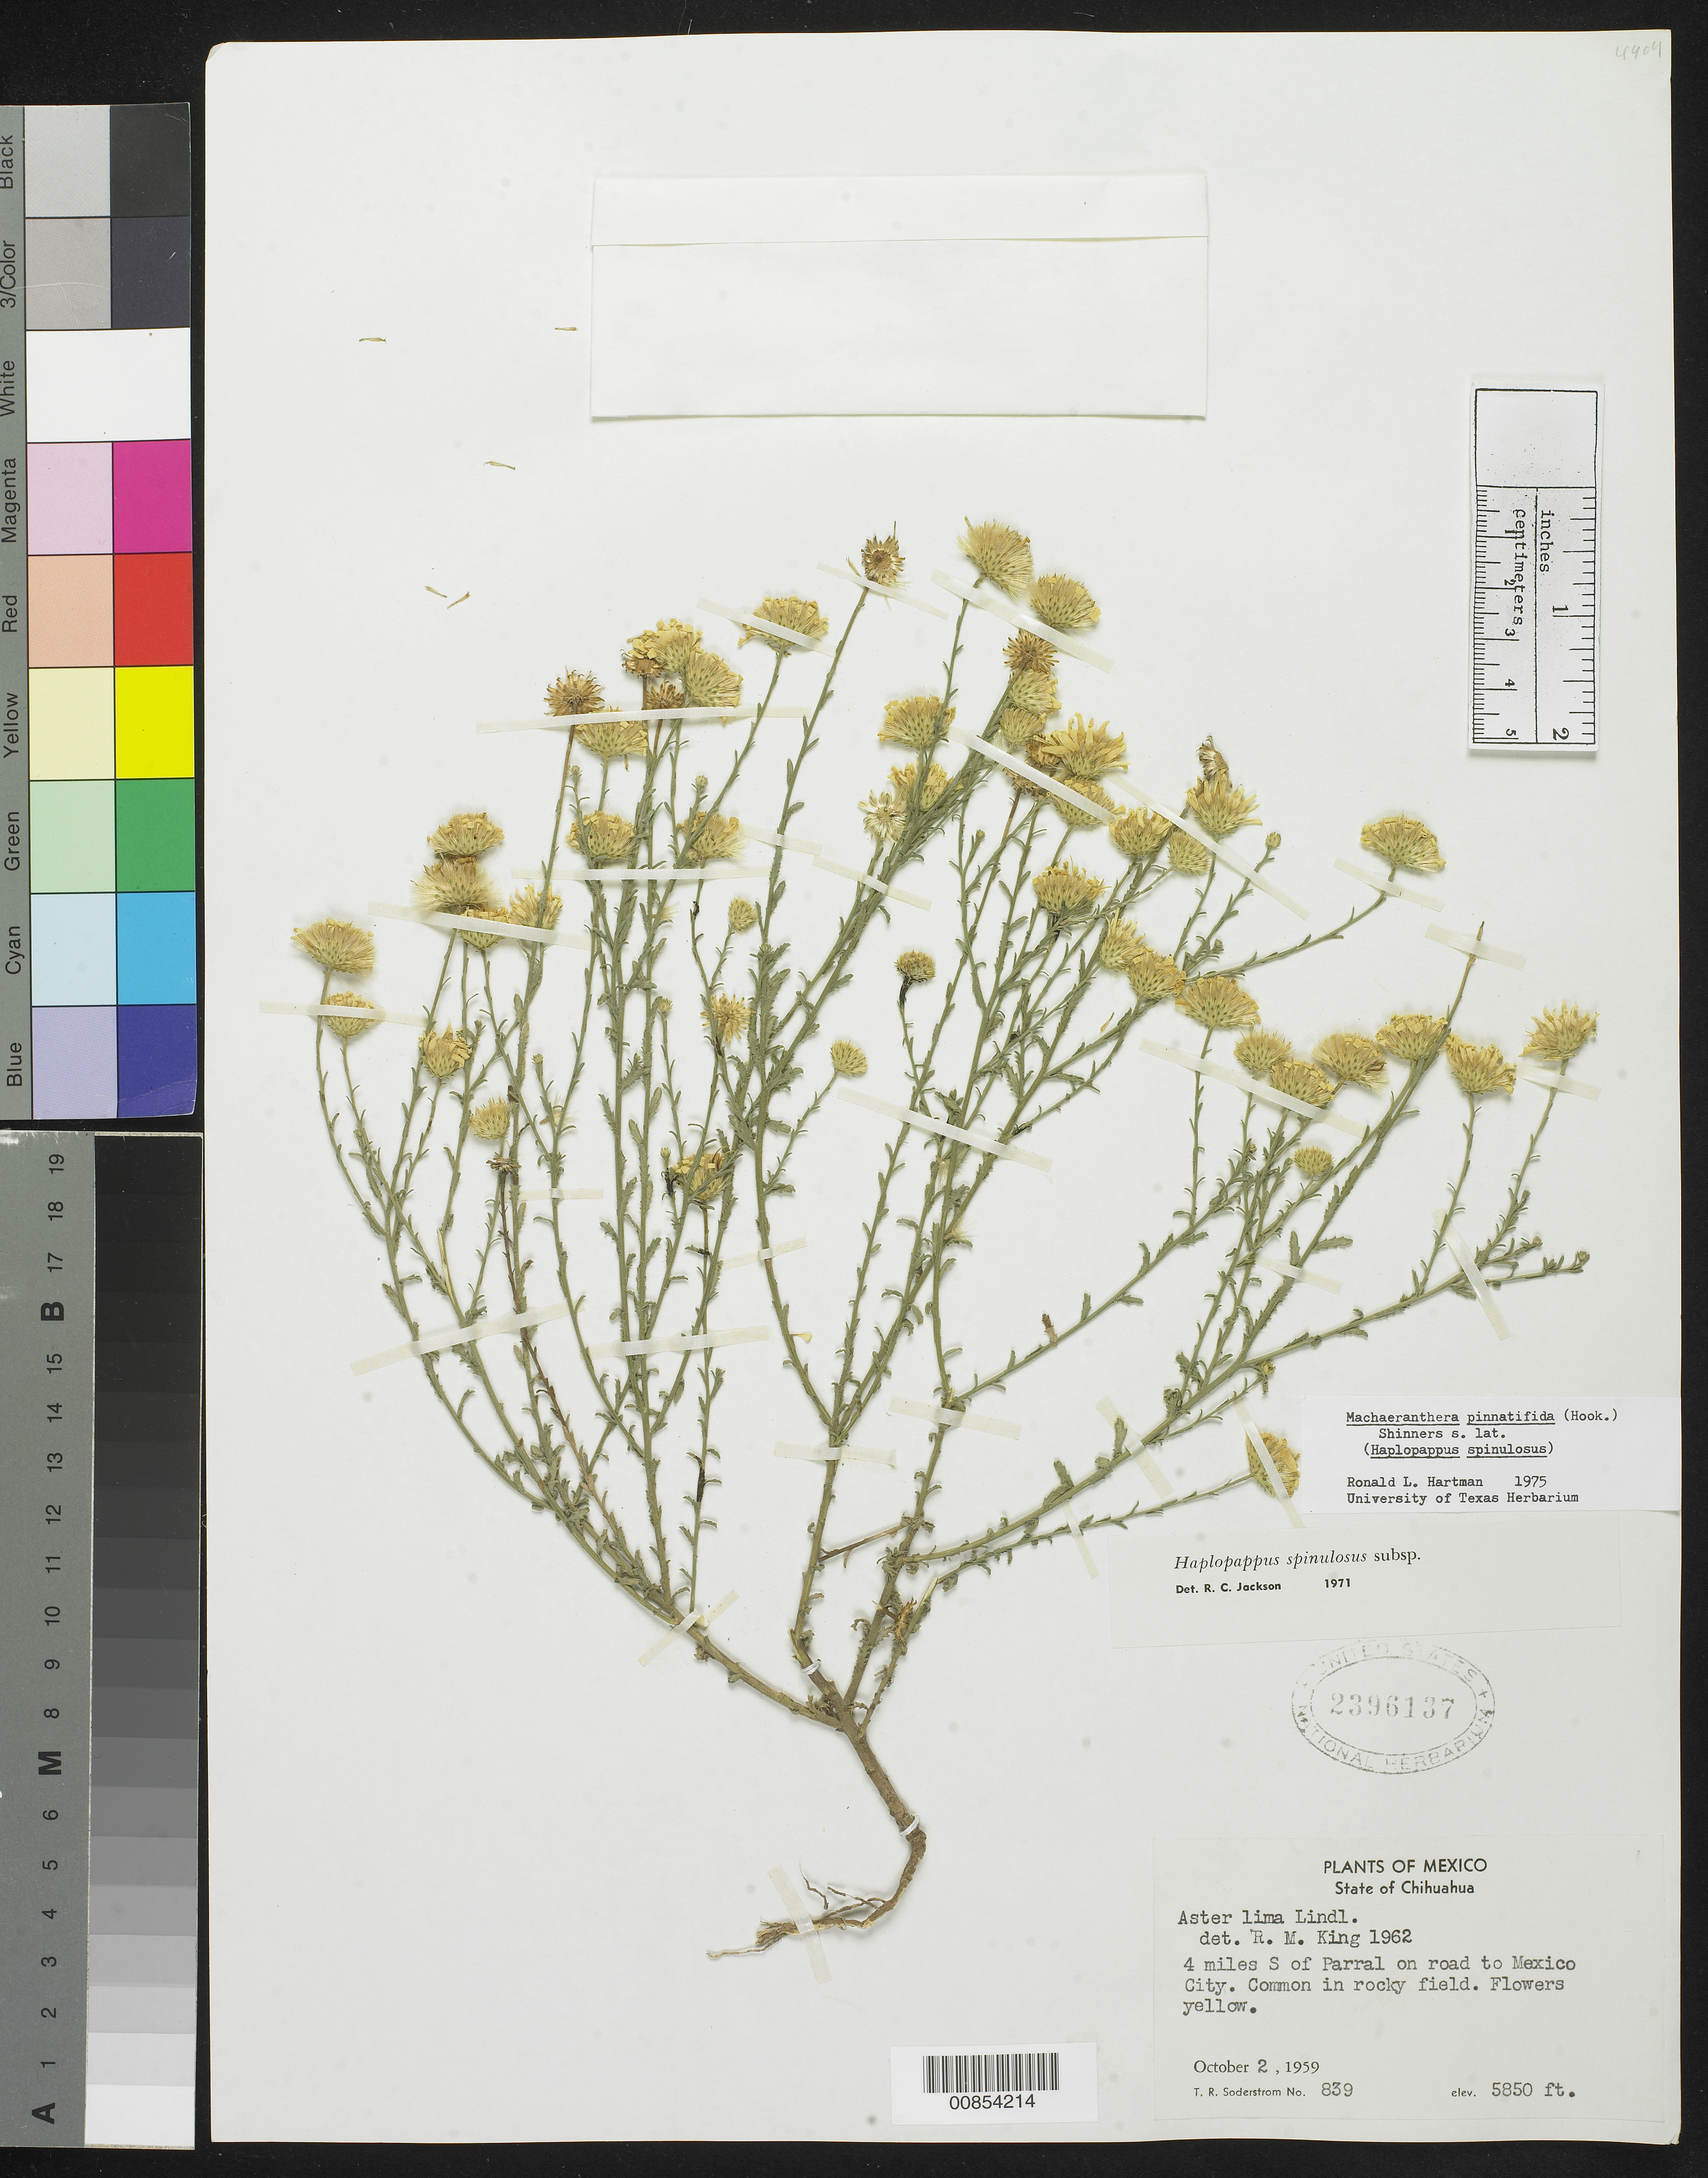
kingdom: Plantae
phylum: Tracheophyta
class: Magnoliopsida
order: Asterales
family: Asteraceae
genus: Machaeranthera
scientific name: Machaeranthera pinnatifida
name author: (Hook.) Shinners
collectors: T. R. Soderstrom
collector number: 839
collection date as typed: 02 Oct 1959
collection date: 1959-10-02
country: Mexico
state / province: Chihuahua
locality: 4 miles S of Parral on road to Mexico City.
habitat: Common in rocky field.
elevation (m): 1783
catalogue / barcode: US 2396137